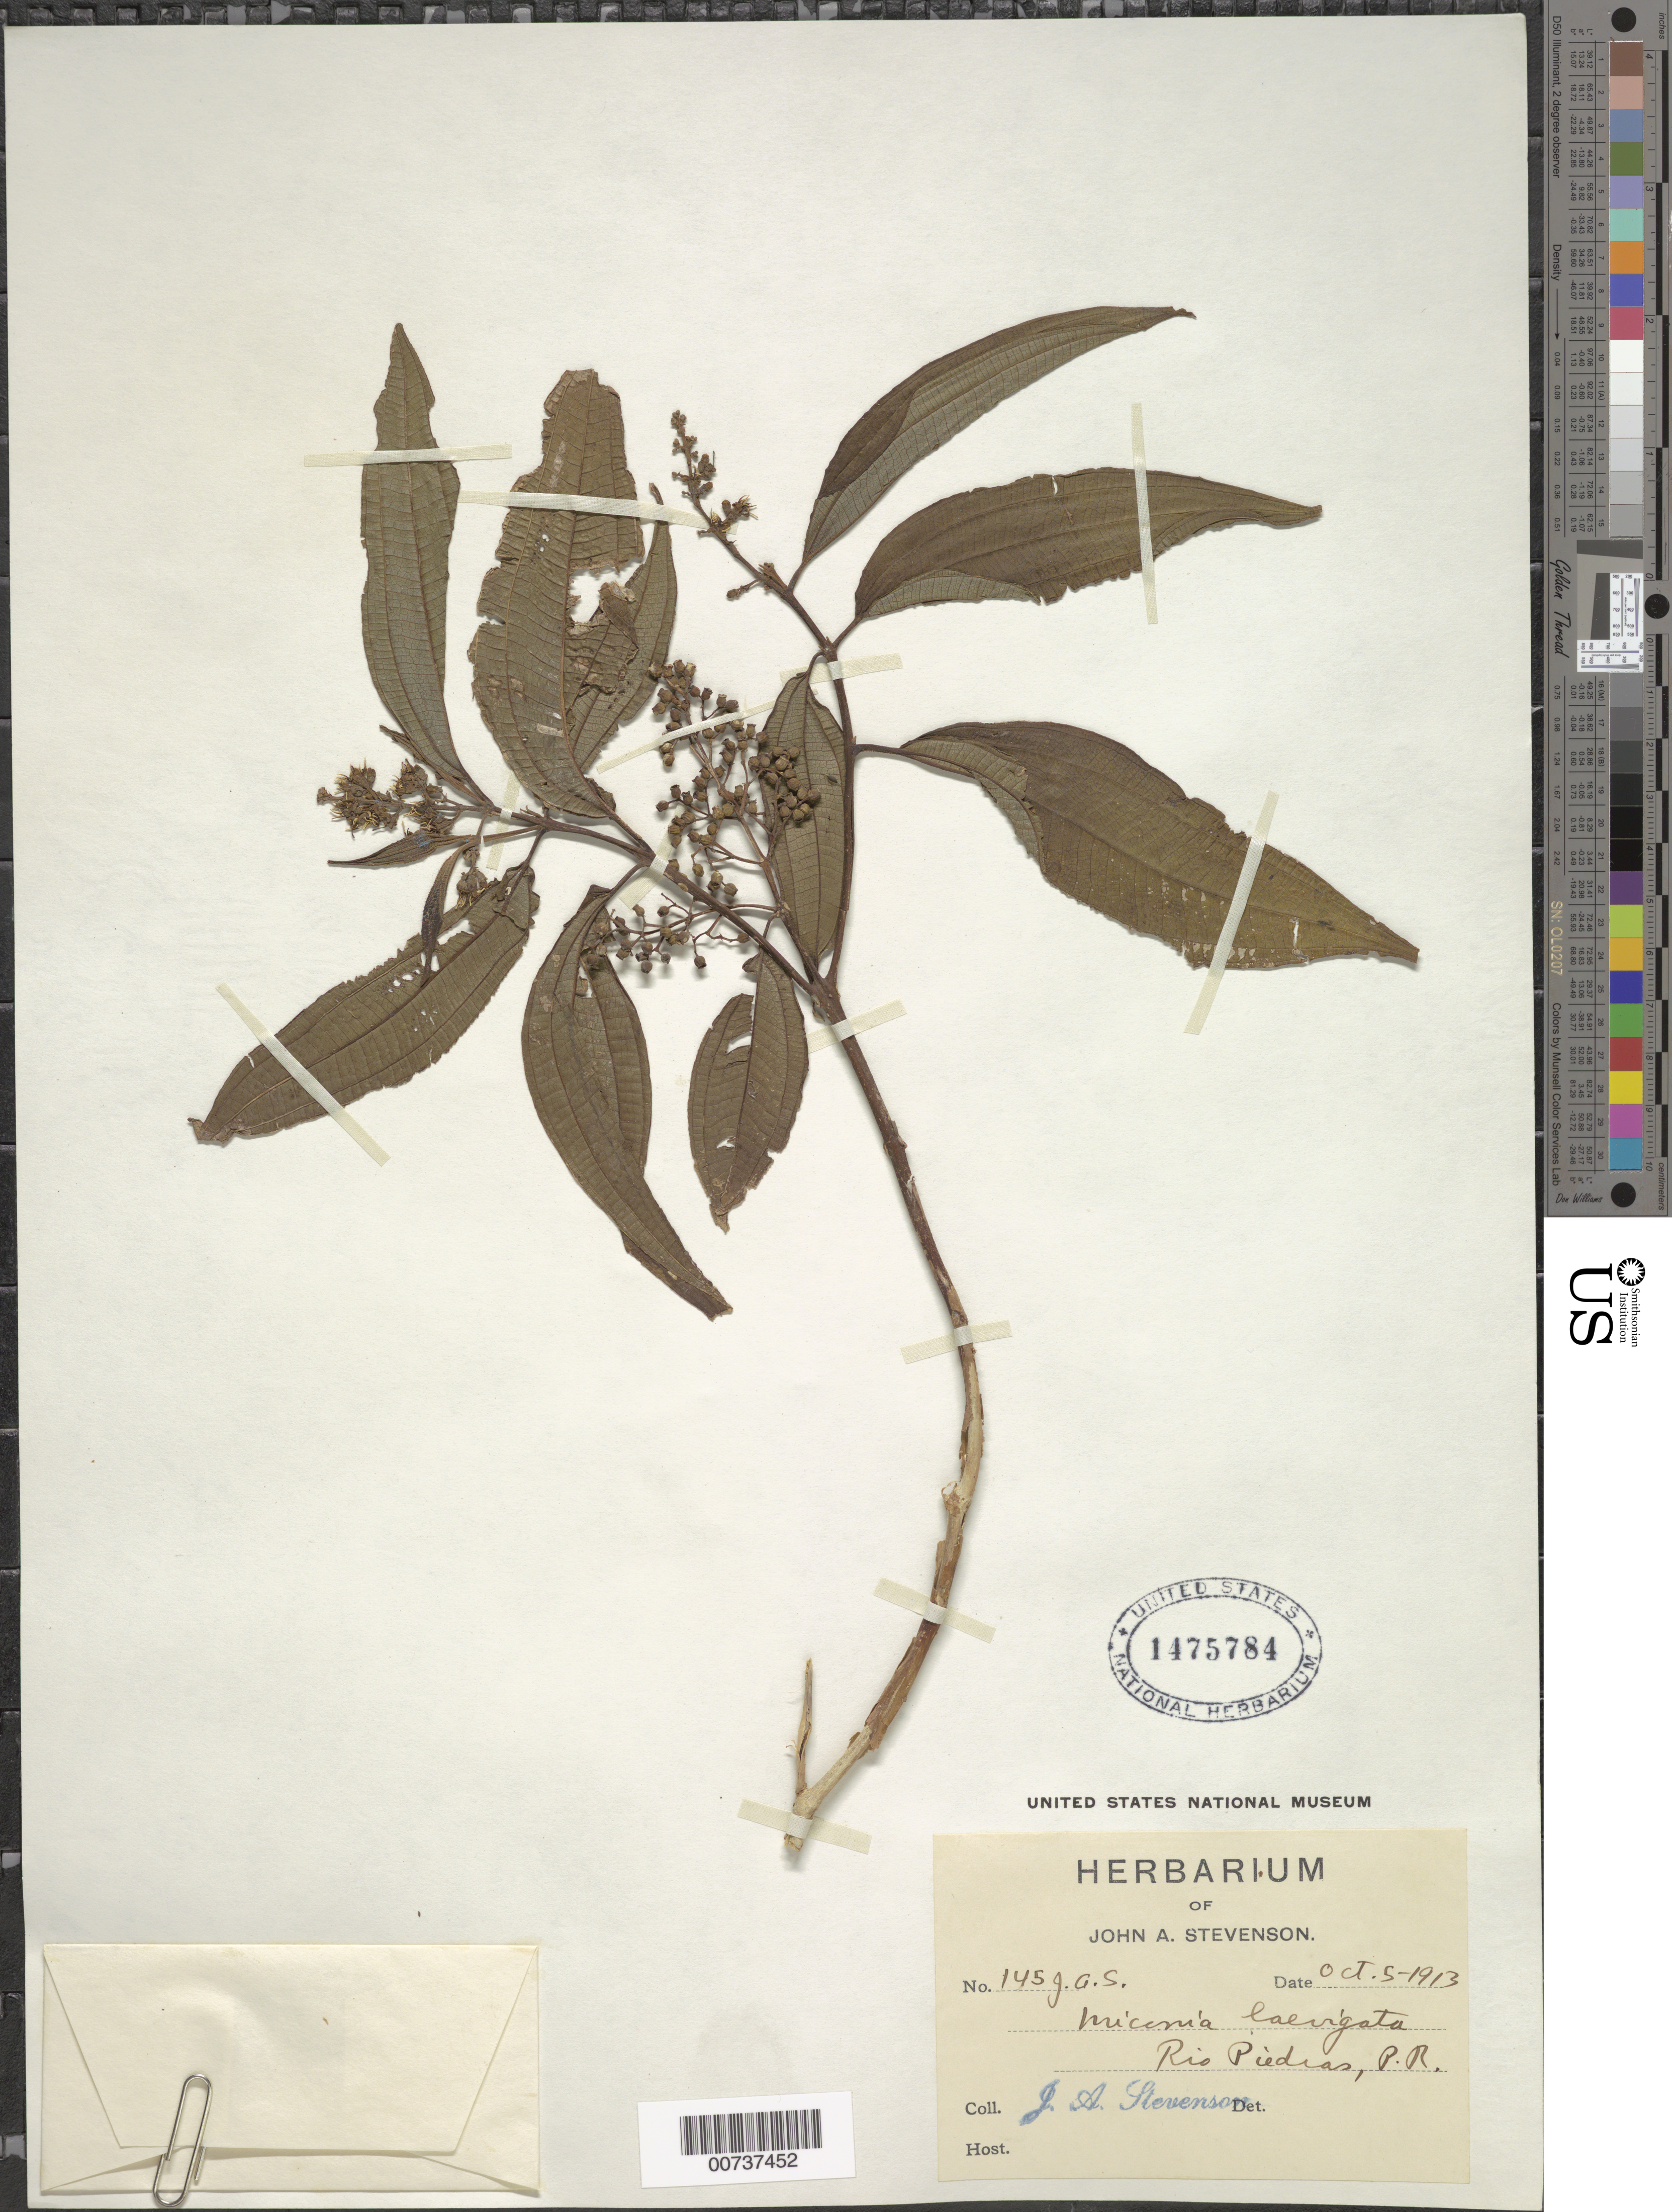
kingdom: Plantae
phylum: Tracheophyta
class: Magnoliopsida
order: Myrtales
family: Melastomataceae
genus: Miconia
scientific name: Miconia laevigata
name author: (L.) D. Don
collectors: J. Stevenson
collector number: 145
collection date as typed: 05 Oct 1913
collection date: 1913-10-05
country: Puerto Rico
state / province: San Juan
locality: Rio Piedras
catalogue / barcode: US 1475784